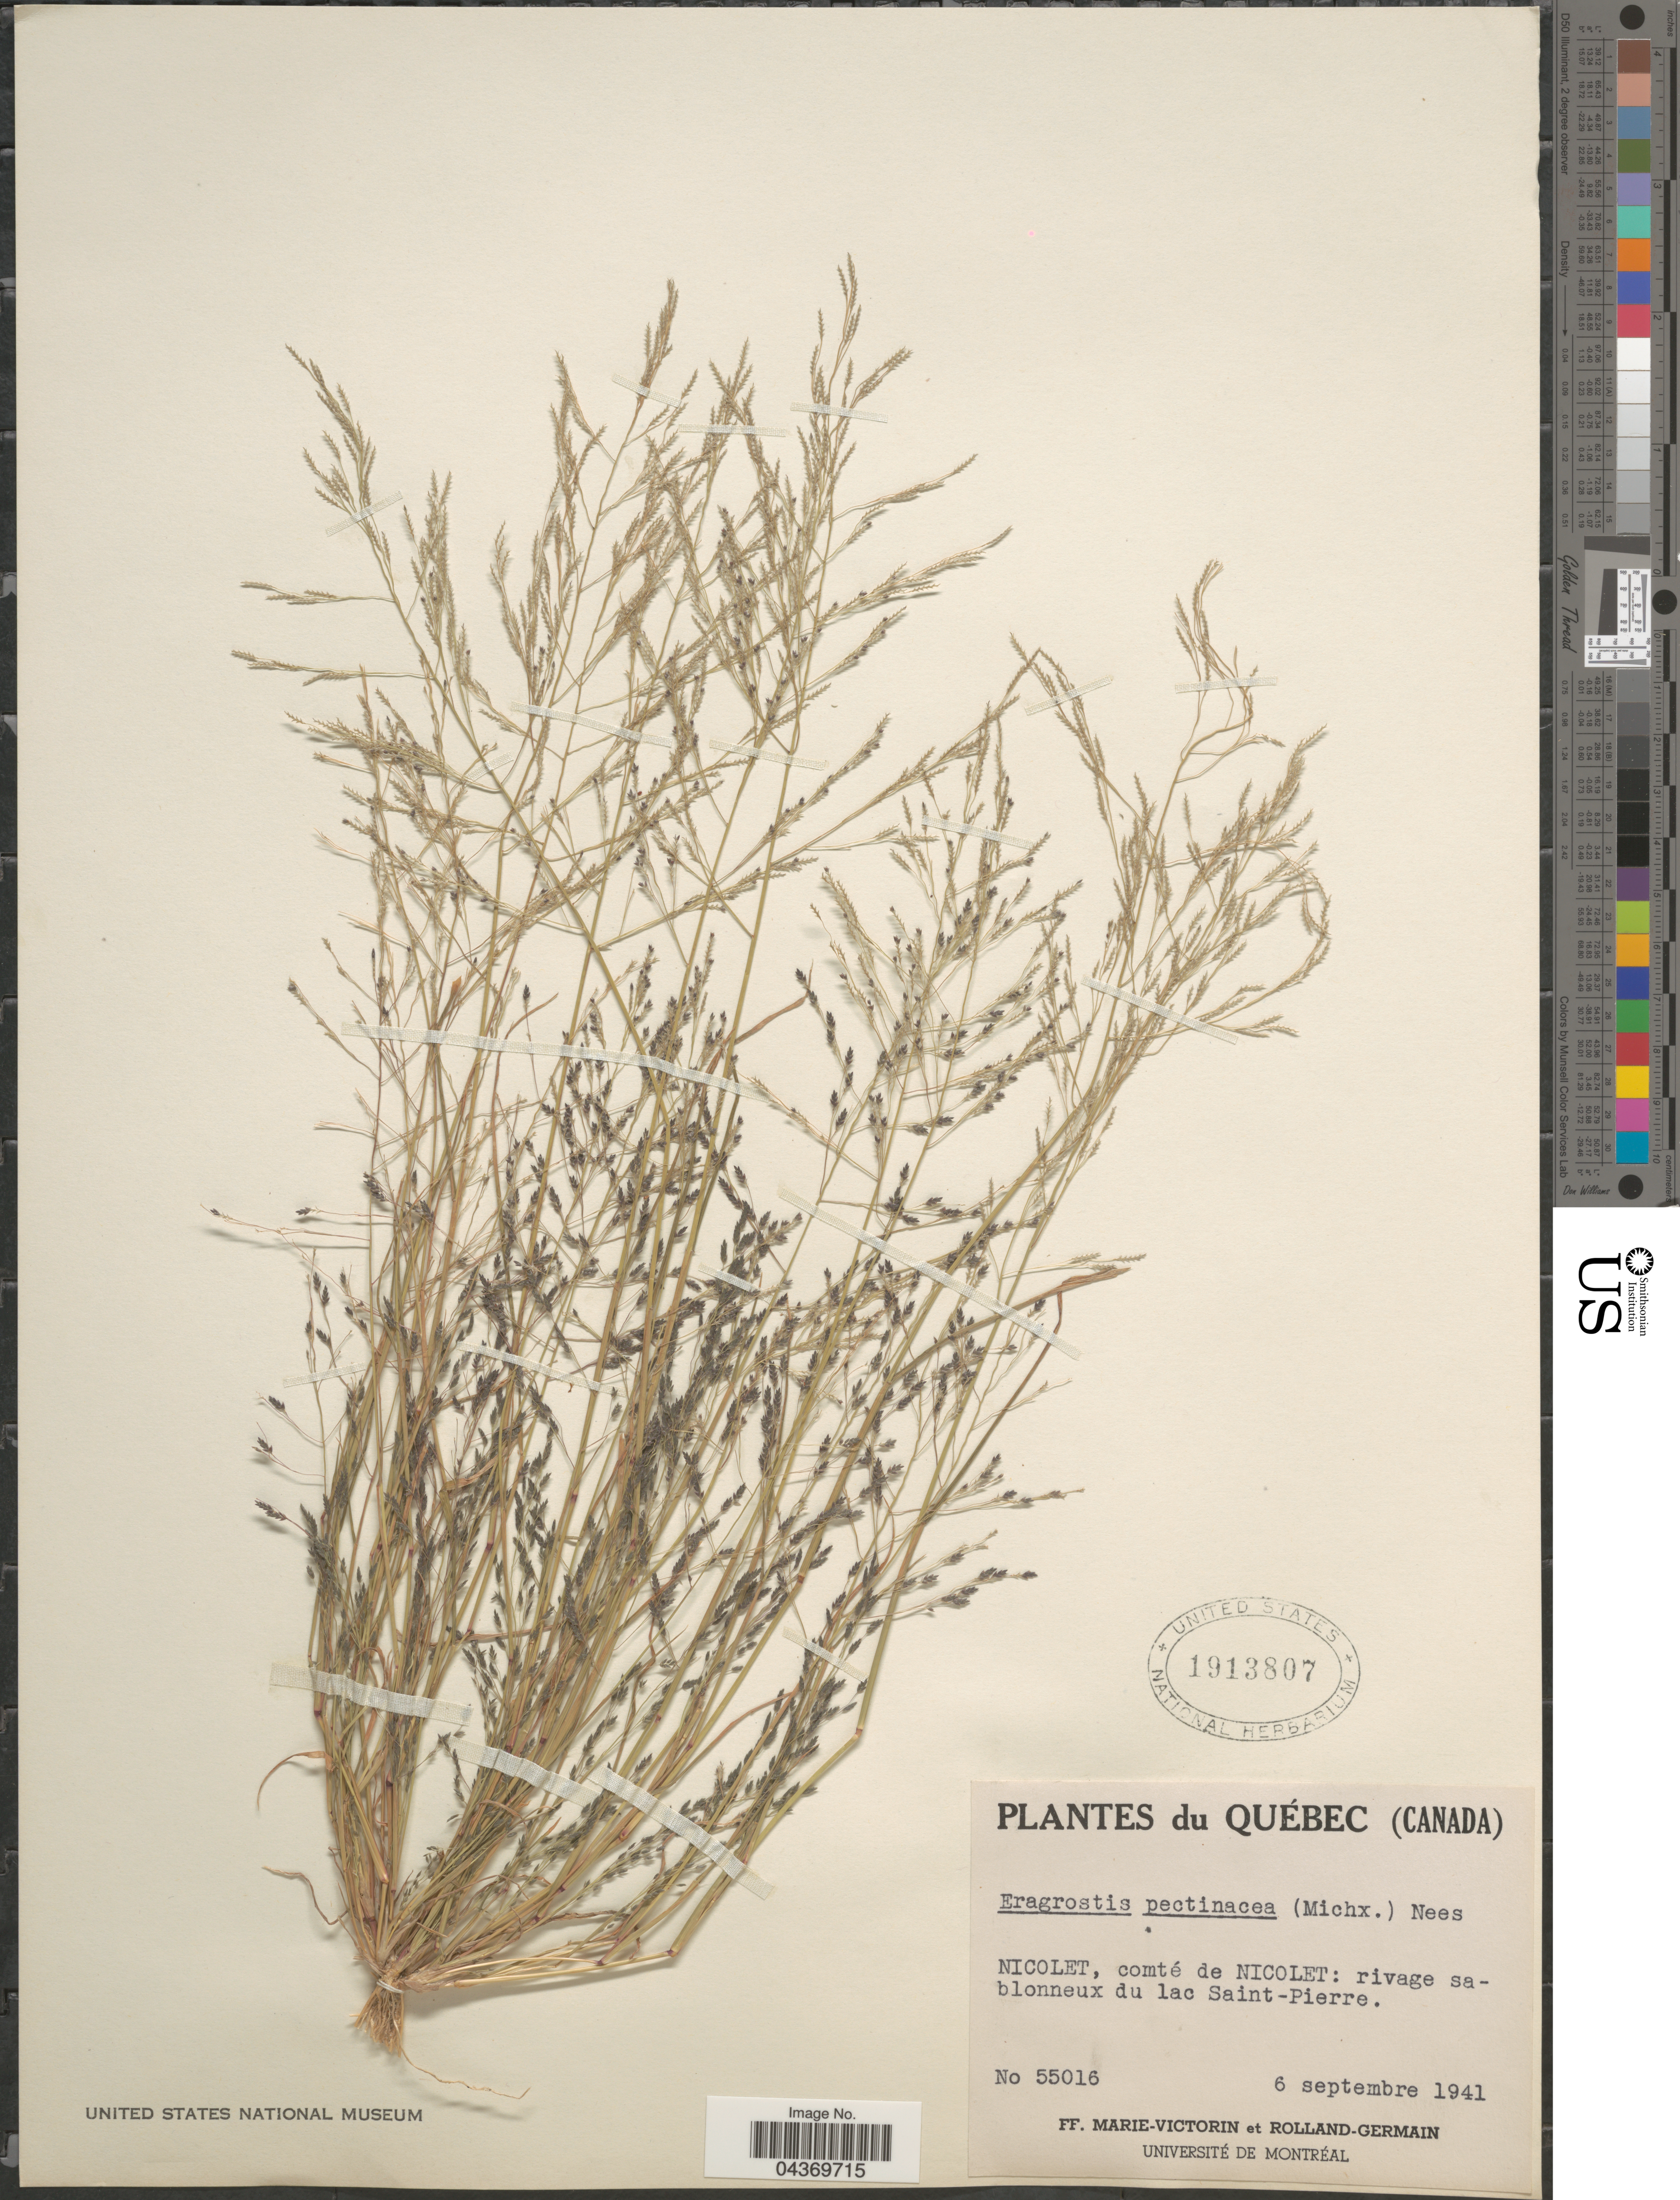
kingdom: Plantae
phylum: Tracheophyta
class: Liliopsida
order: Poales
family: Poaceae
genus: Eragrostis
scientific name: Eragrostis pectinacea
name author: (Michx.) Nees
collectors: F. Marie-Victorin & Rolland-Germain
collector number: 55016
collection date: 1941-09-06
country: Canada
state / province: Quebec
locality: Nicolet, comté de Nicolet: rivage sablonneux du lac Saint-Pierre.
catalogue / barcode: US 1913807